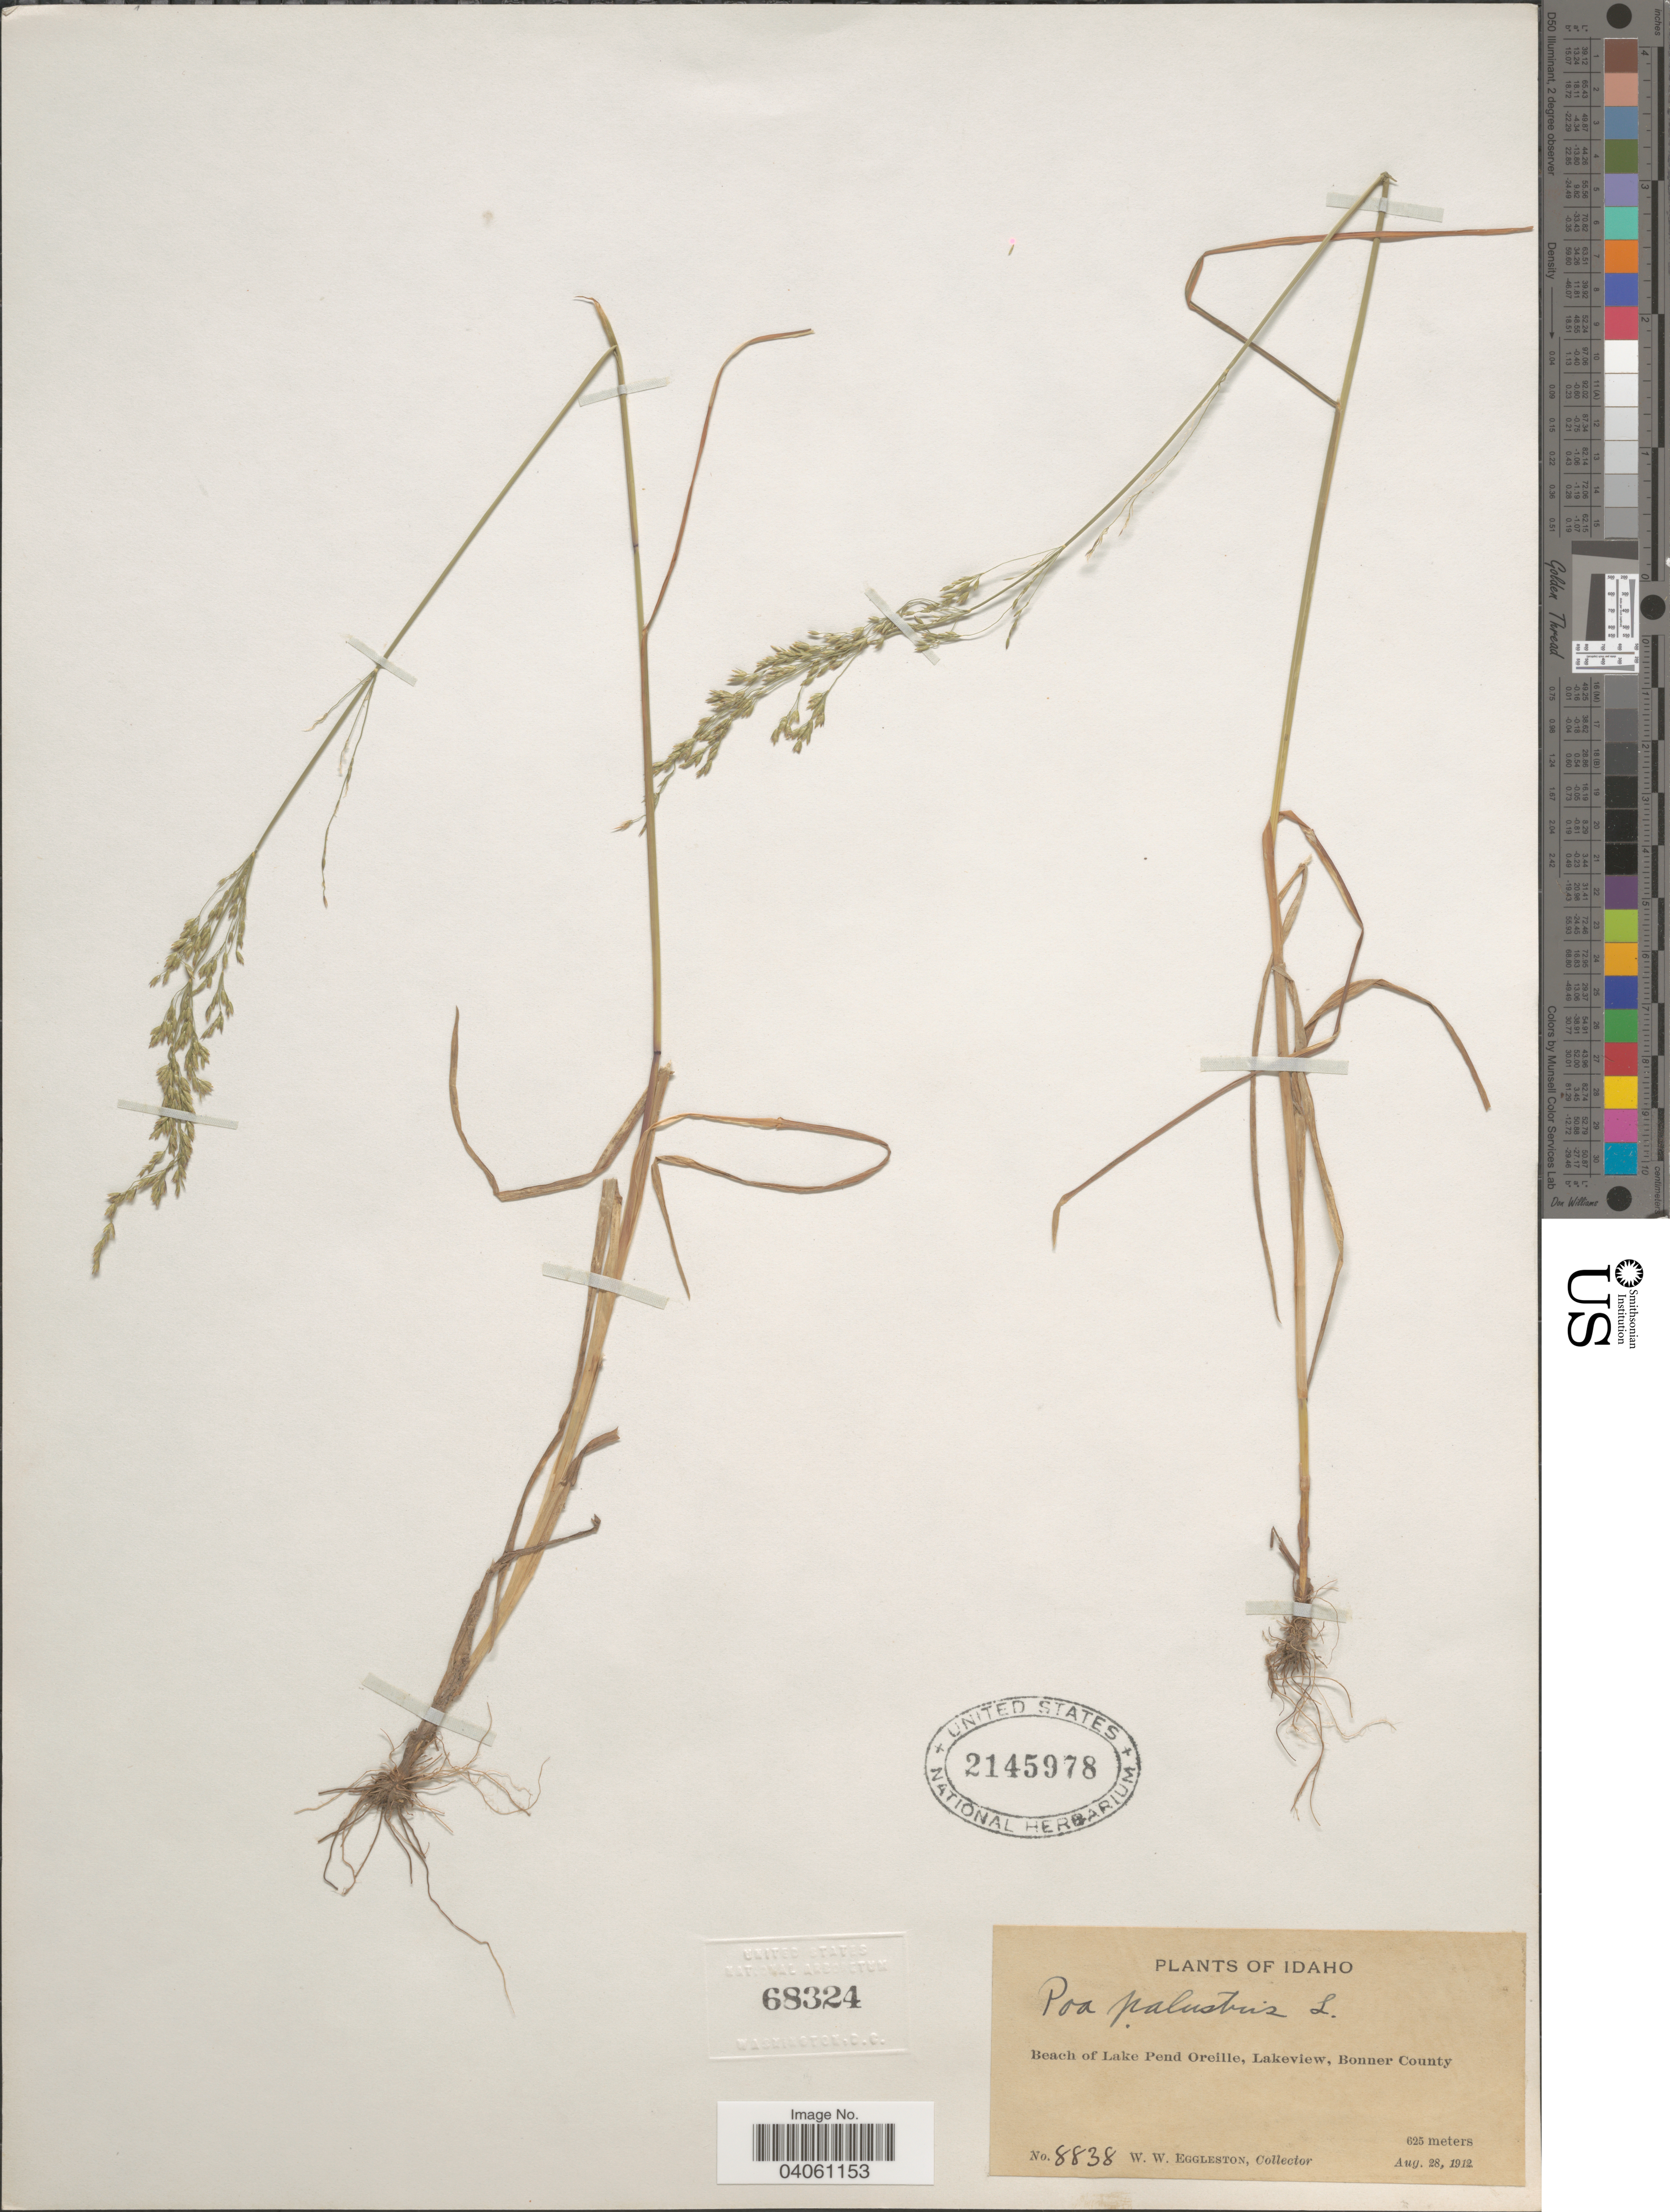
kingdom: Plantae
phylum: Tracheophyta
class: Liliopsida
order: Poales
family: Poaceae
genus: Poa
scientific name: Poa palustris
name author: L.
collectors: W. W. Eggleston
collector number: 8838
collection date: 1912-08-28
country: United States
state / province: Idaho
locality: Beach of Lake Pend Oreille, Lakeview, Bonner County.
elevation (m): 625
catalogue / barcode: US 2145978